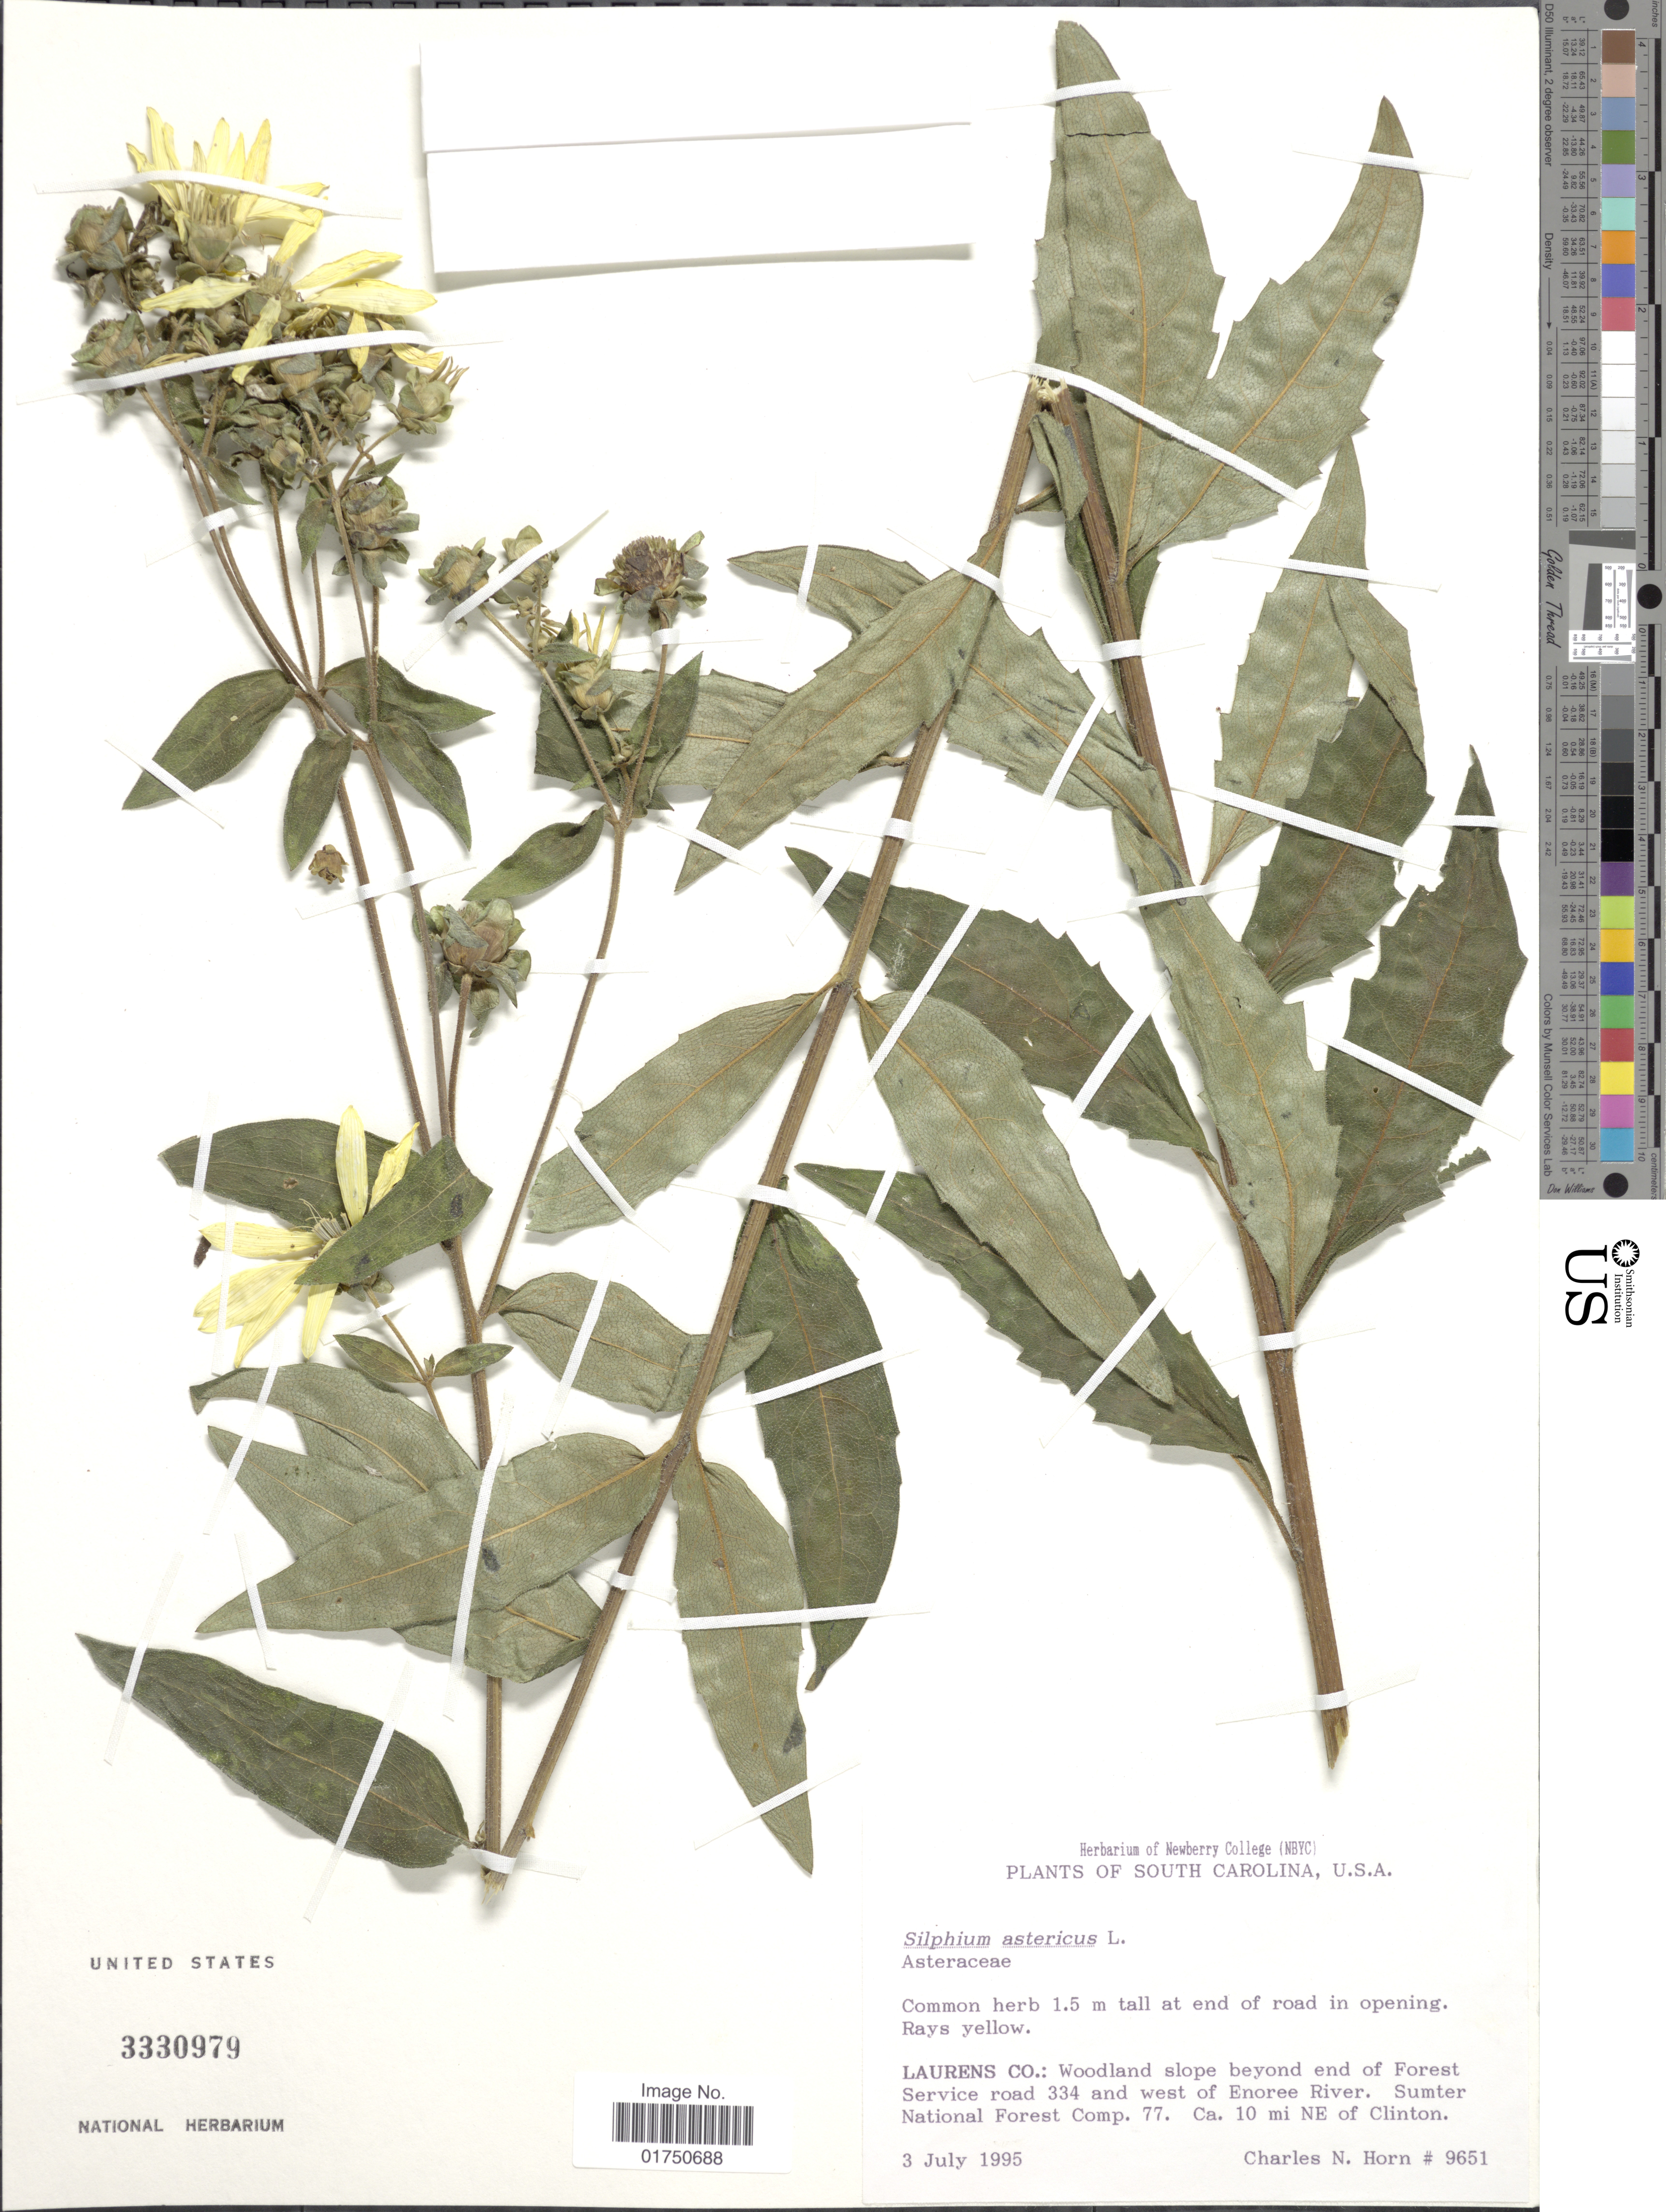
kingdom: Plantae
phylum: Tracheophyta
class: Magnoliopsida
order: Asterales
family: Asteraceae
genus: Silphium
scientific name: Silphium asteriscus var. dentatum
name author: (Elliott) Chapm.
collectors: C. N. Horn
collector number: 9651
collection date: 1995-07-03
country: United States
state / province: South Carolina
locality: Laurens Co.: Woodland slope beyond end of Forest Service road 334 and west of Enoree River. Sumter National Forest Comp. 77. Ca. 10 mi NE of Clinton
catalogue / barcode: US 3330979